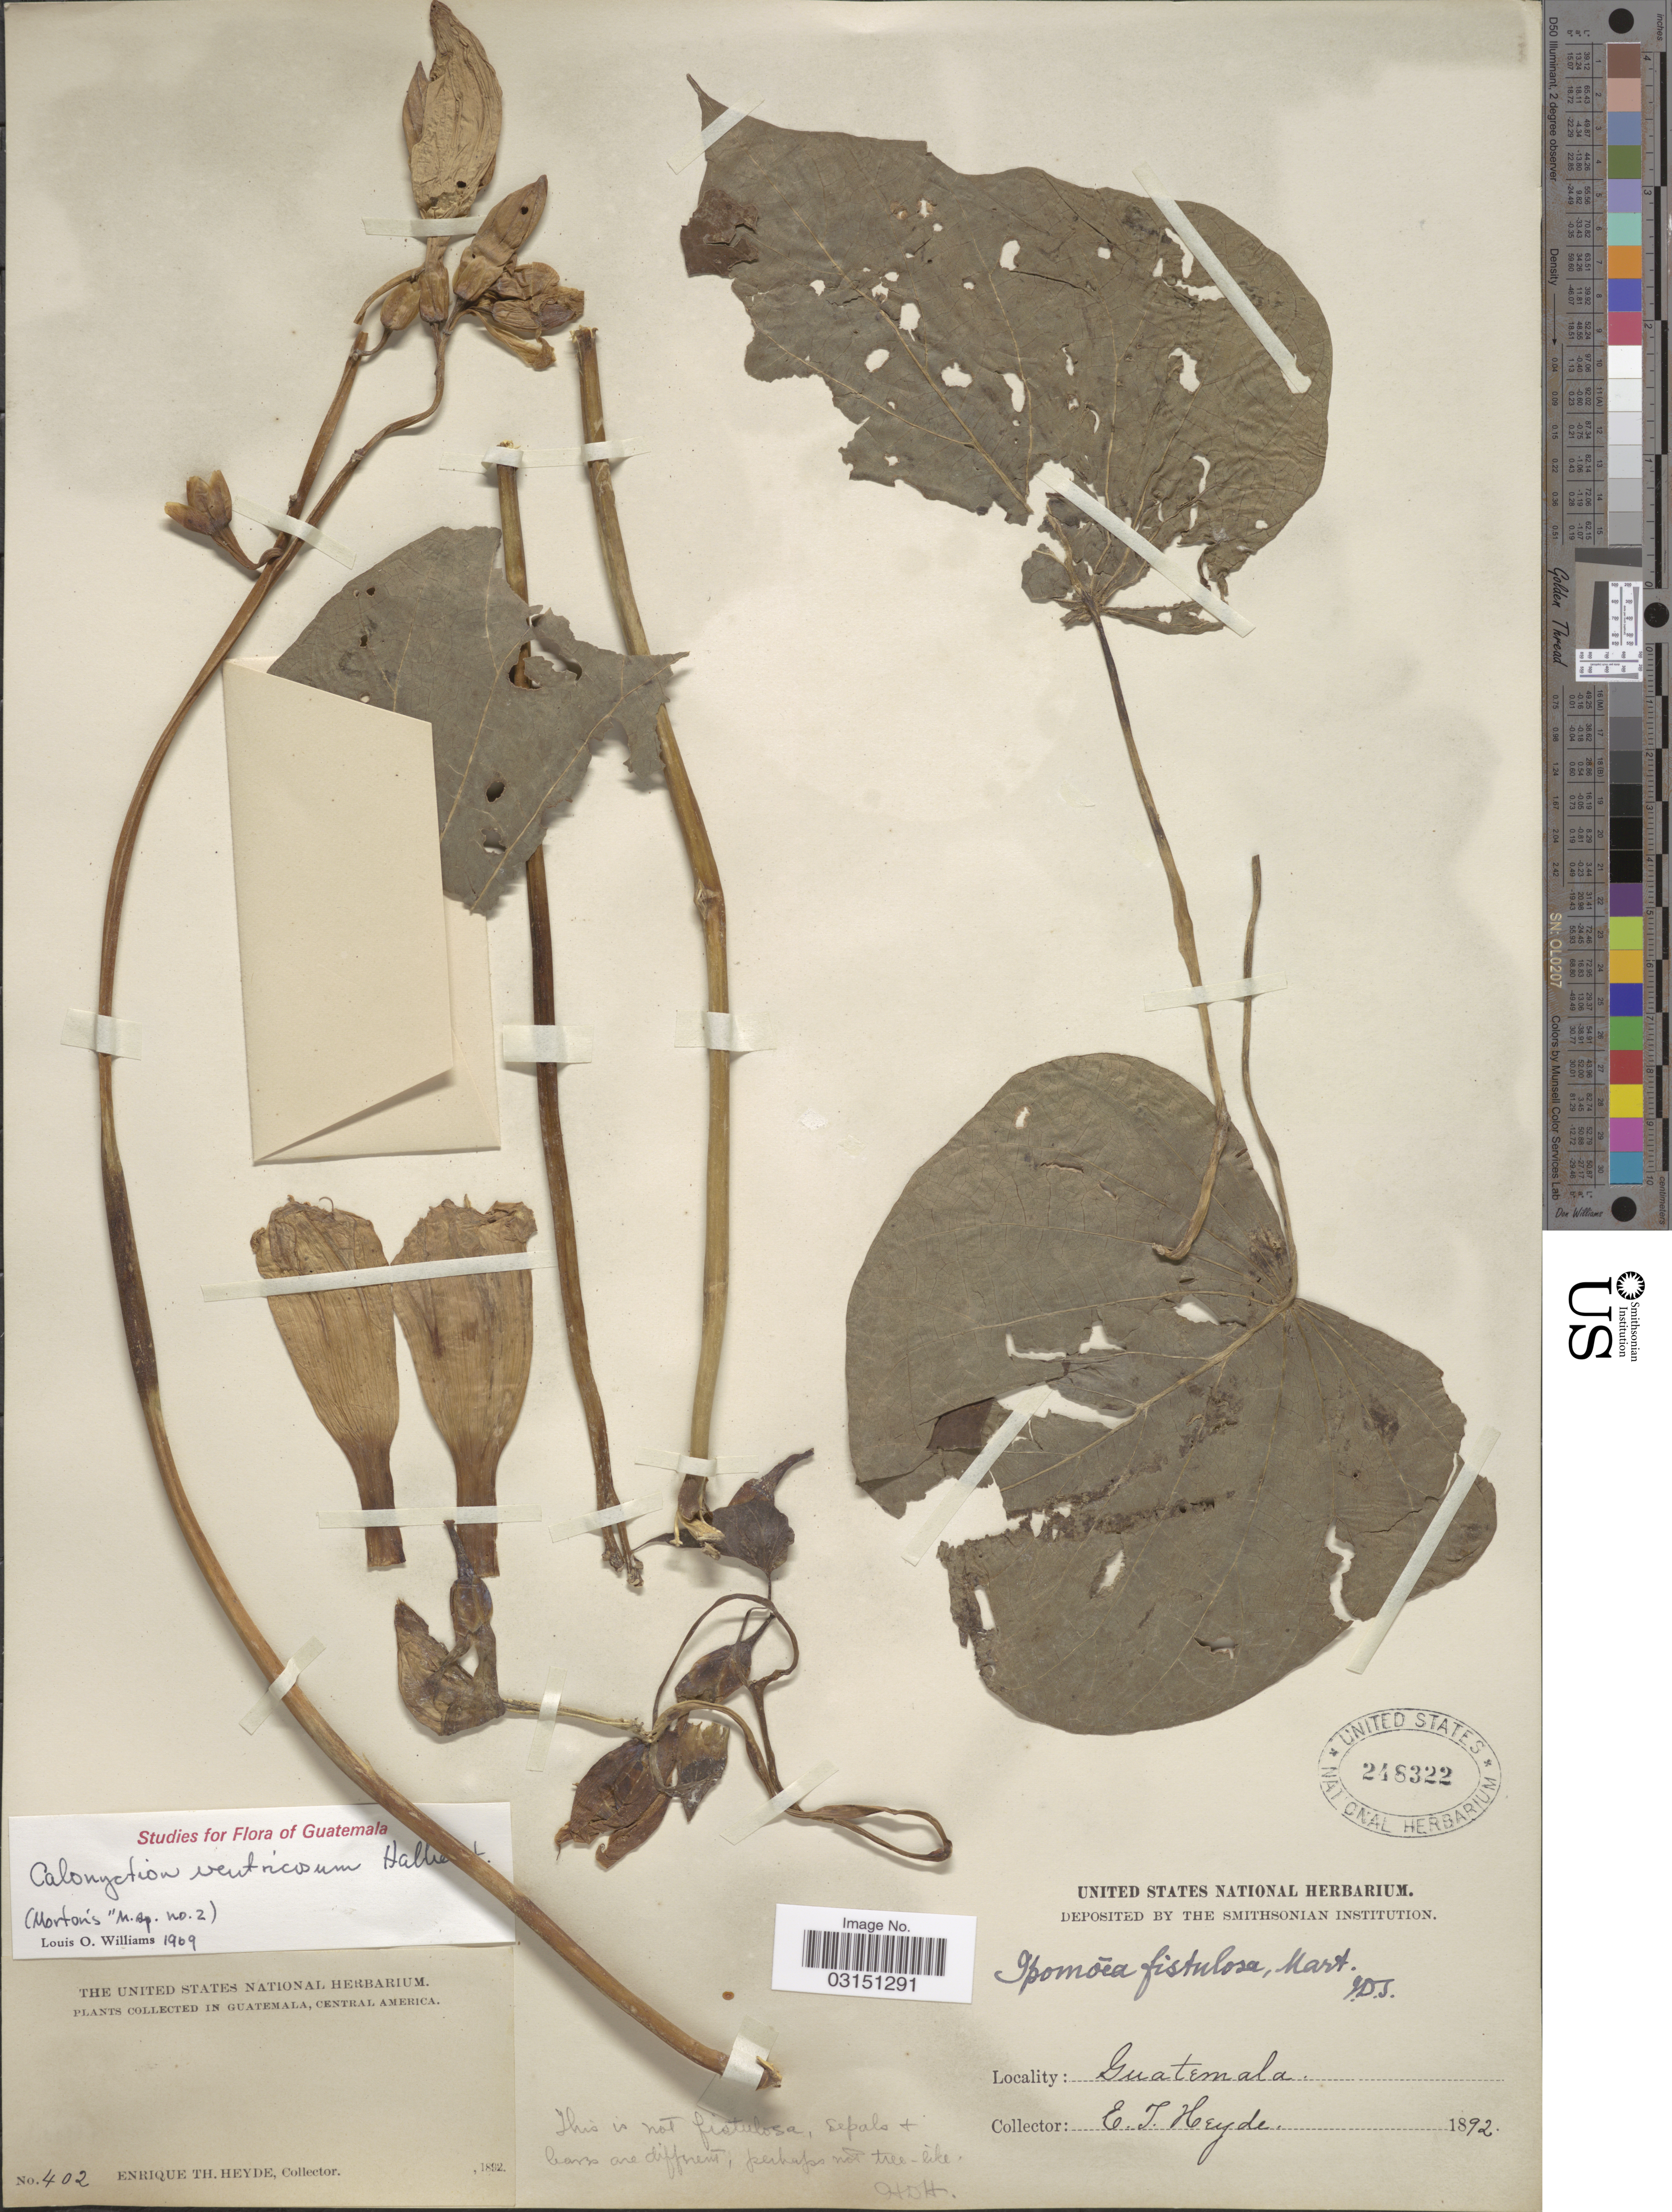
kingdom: Plantae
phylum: Tracheophyta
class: Magnoliopsida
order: Solanales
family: Convolvulaceae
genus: Ipomoea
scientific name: Ipomoea santillanii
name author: O'Donell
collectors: E. T. Heyde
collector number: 402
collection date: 1892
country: Guatemala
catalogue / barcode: US 248322